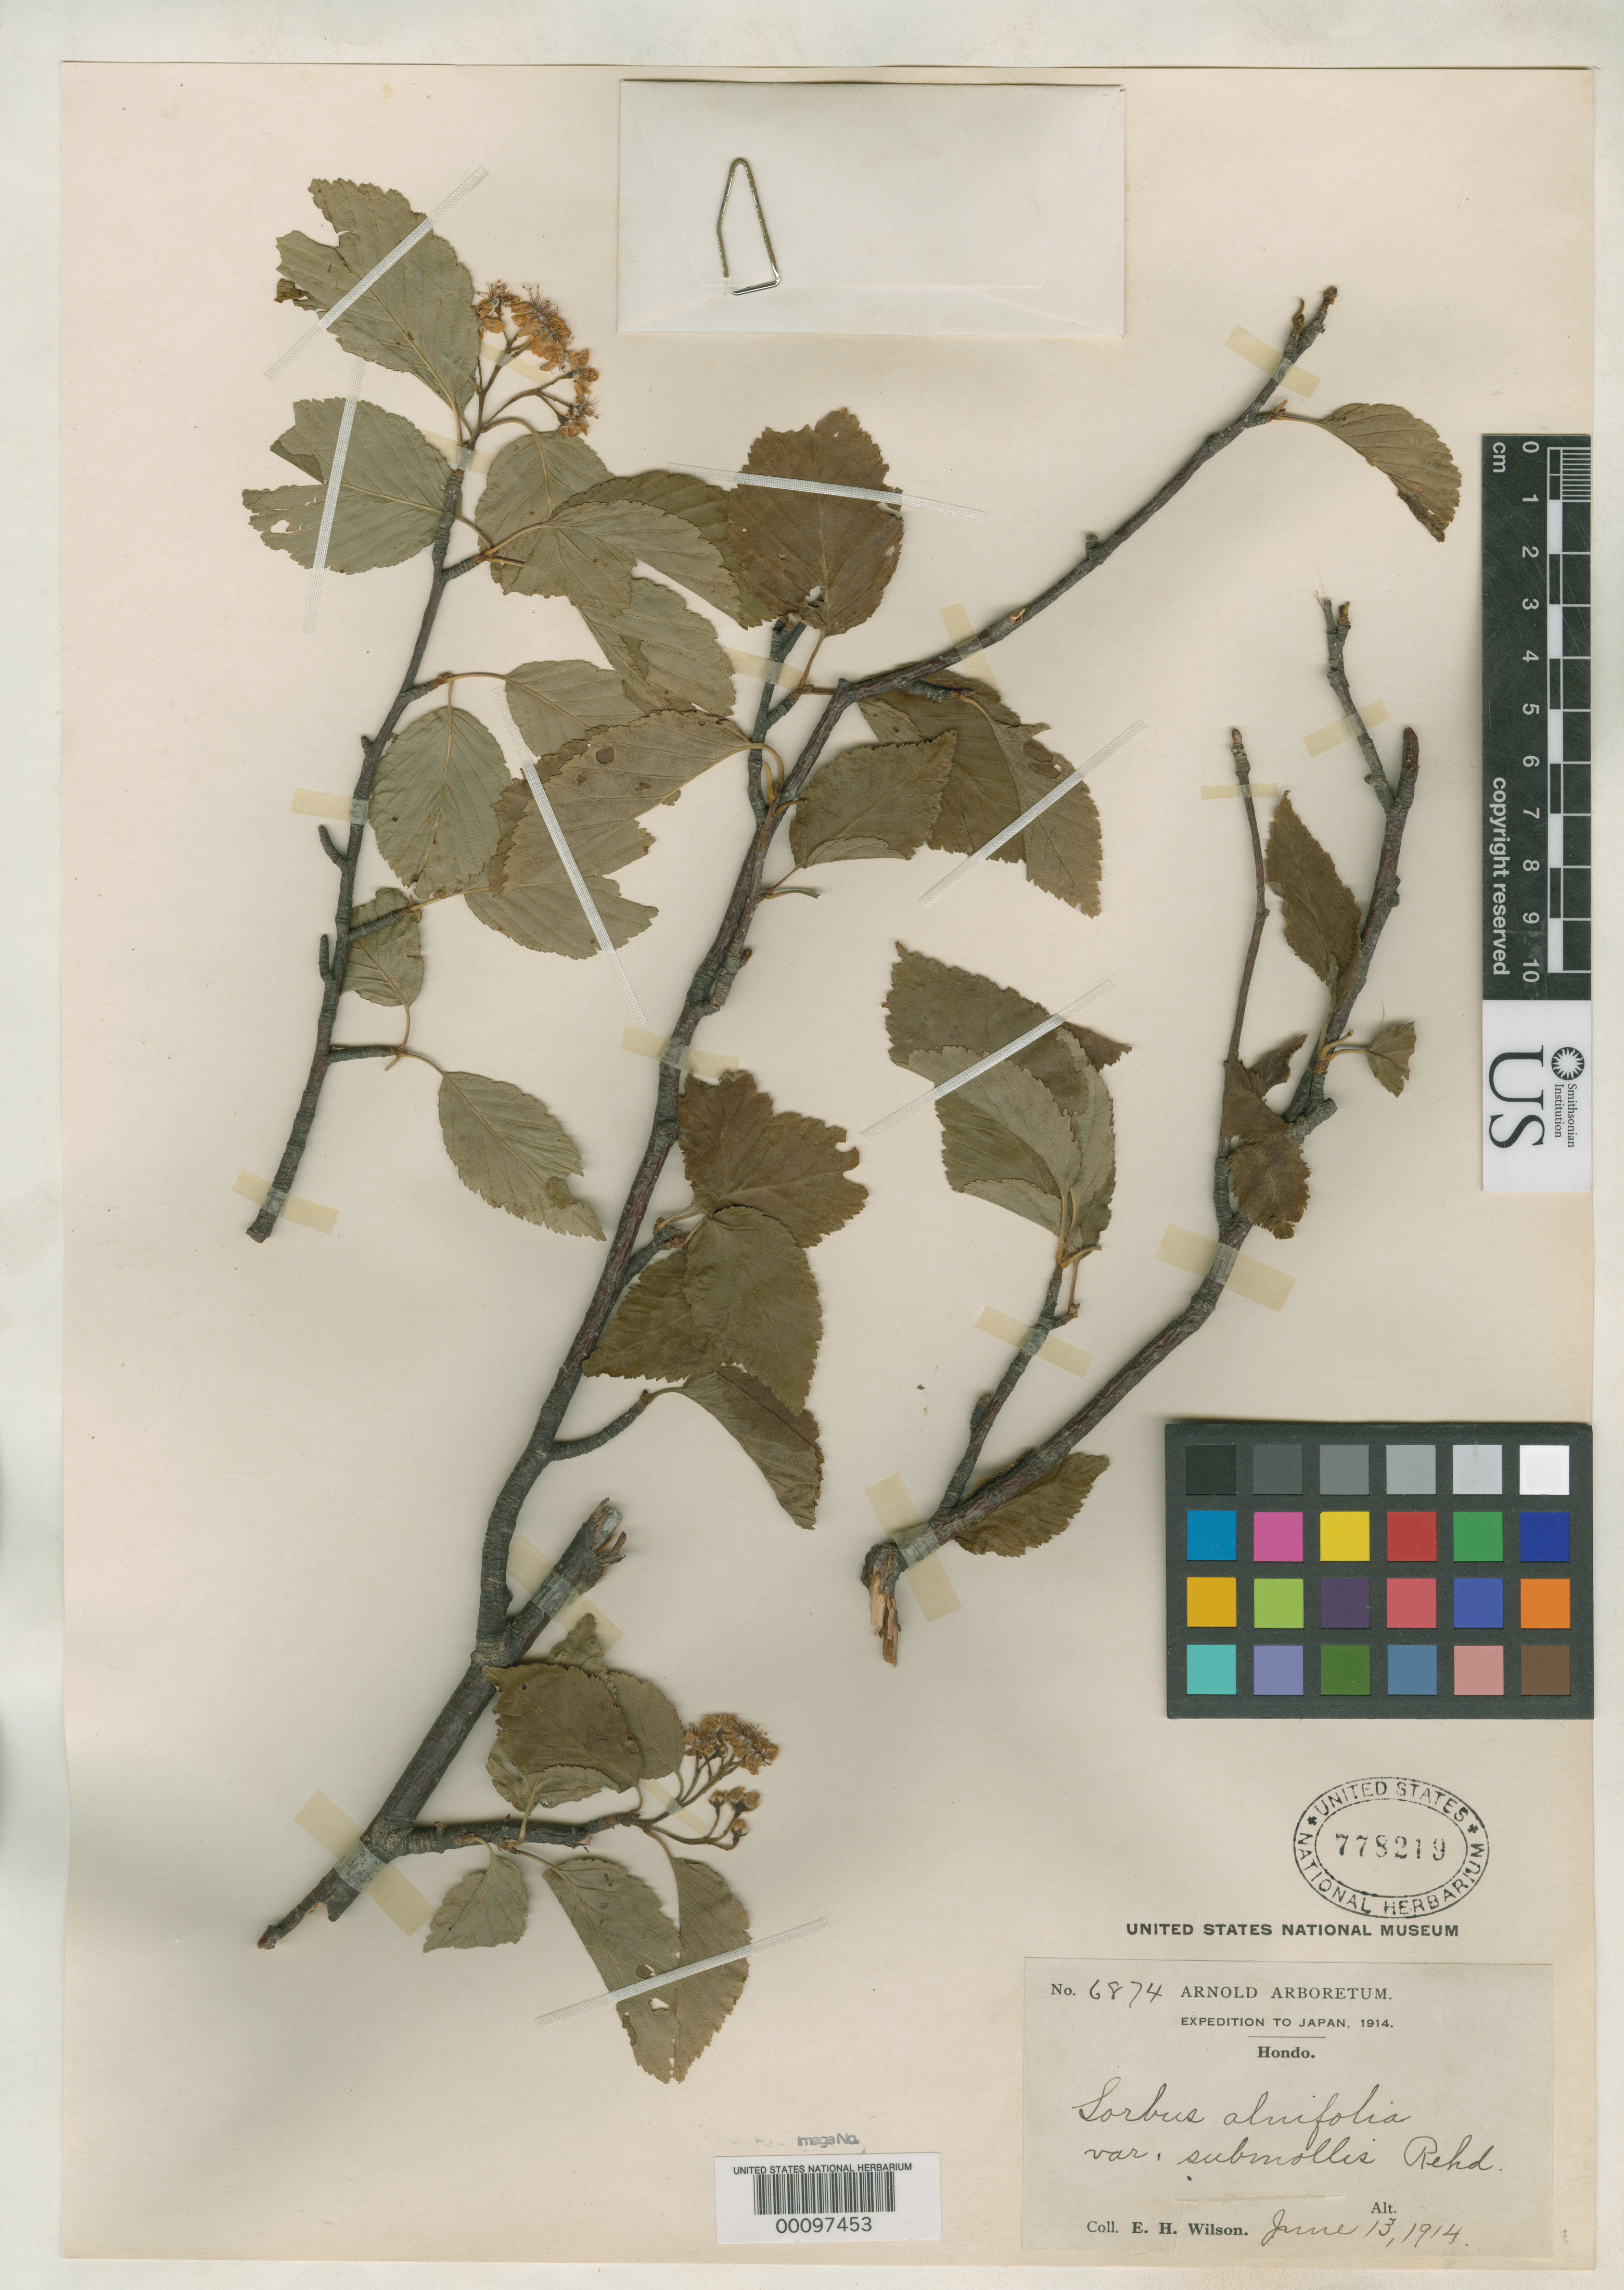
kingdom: Plantae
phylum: Tracheophyta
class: Magnoliopsida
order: Rosales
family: Rosaceae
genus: Sorbus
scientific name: Sorbus alnifolia var. submollis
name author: Rehder in Sarg.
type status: Isotype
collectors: E. H. Wilson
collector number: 6874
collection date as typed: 22 Jun 1914 to 24 Jun 1914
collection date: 1914-06-22/1914-06-24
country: Japan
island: Honshu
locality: North of Yumoto.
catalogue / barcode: US 778219